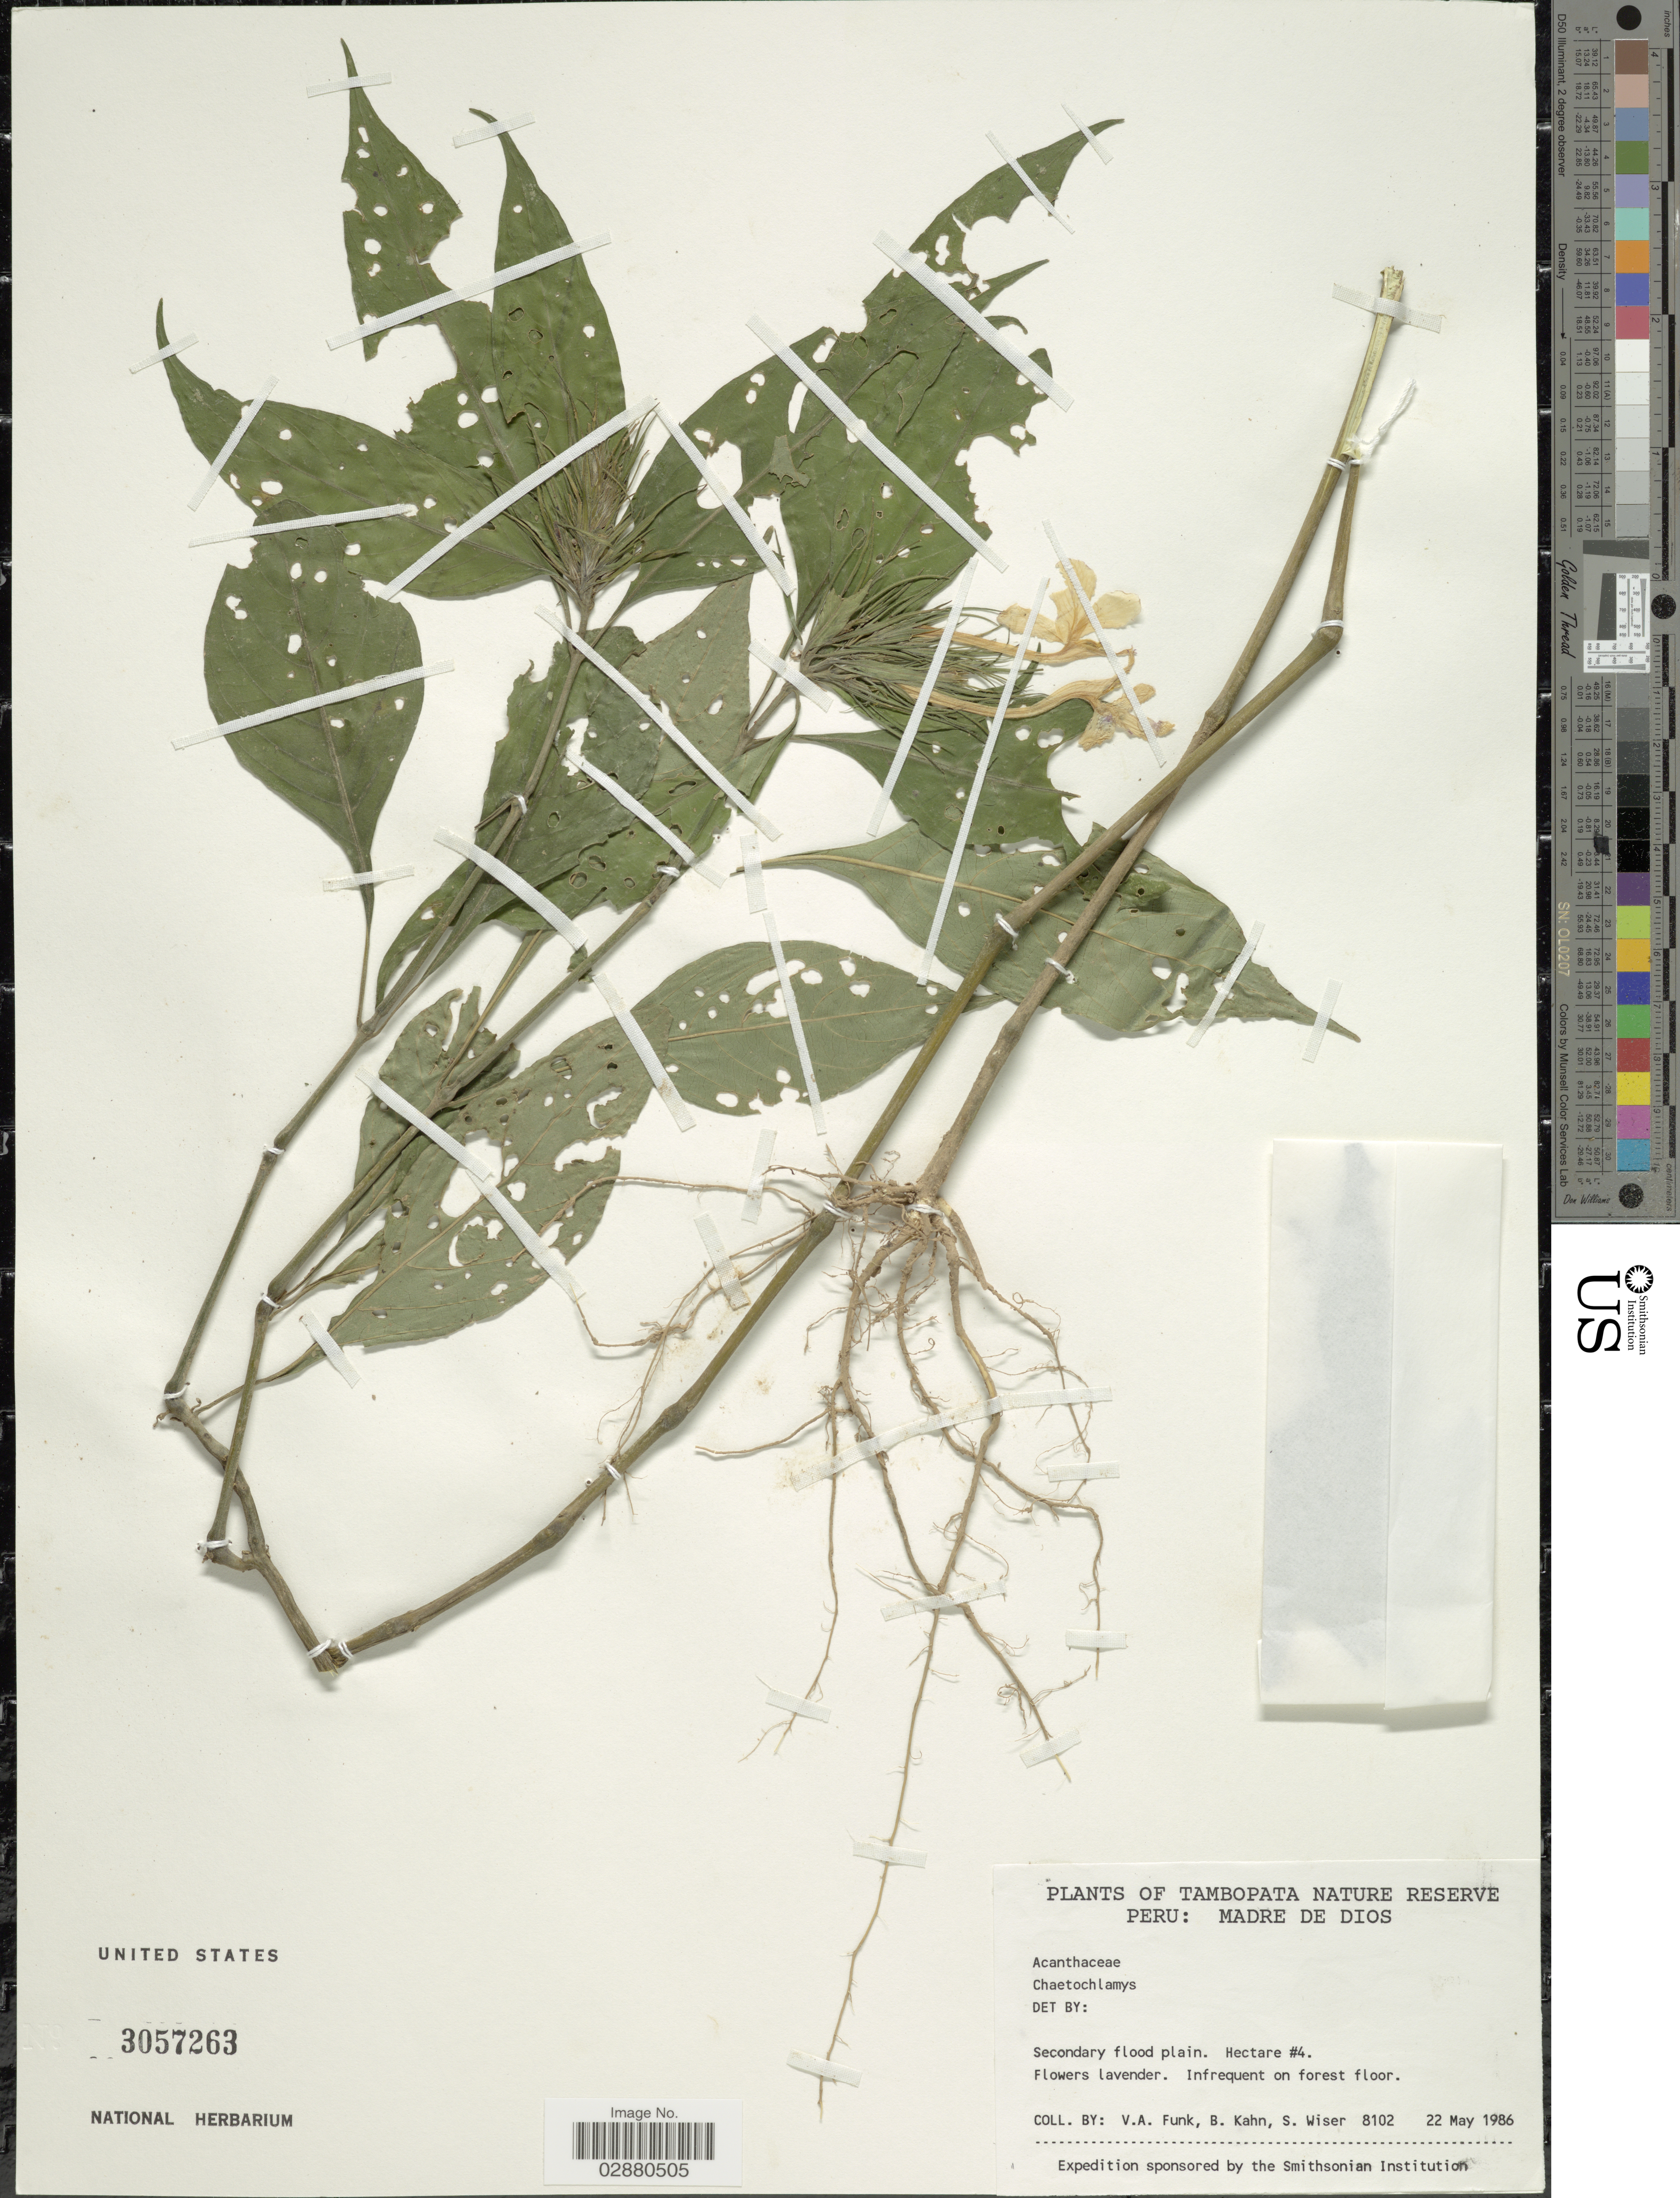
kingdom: Plantae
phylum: Tracheophyta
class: Magnoliopsida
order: Lamiales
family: Acanthaceae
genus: Justicia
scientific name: Justicia riedeliana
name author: (Nees) V.A.W. Graham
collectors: V. Funk, B. Kahn & S. Wiser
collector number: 8102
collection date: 1986-05-22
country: Peru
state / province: Madre de Dios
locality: Hectare #4. Tambopata Nature Reserve.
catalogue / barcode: US 3057263